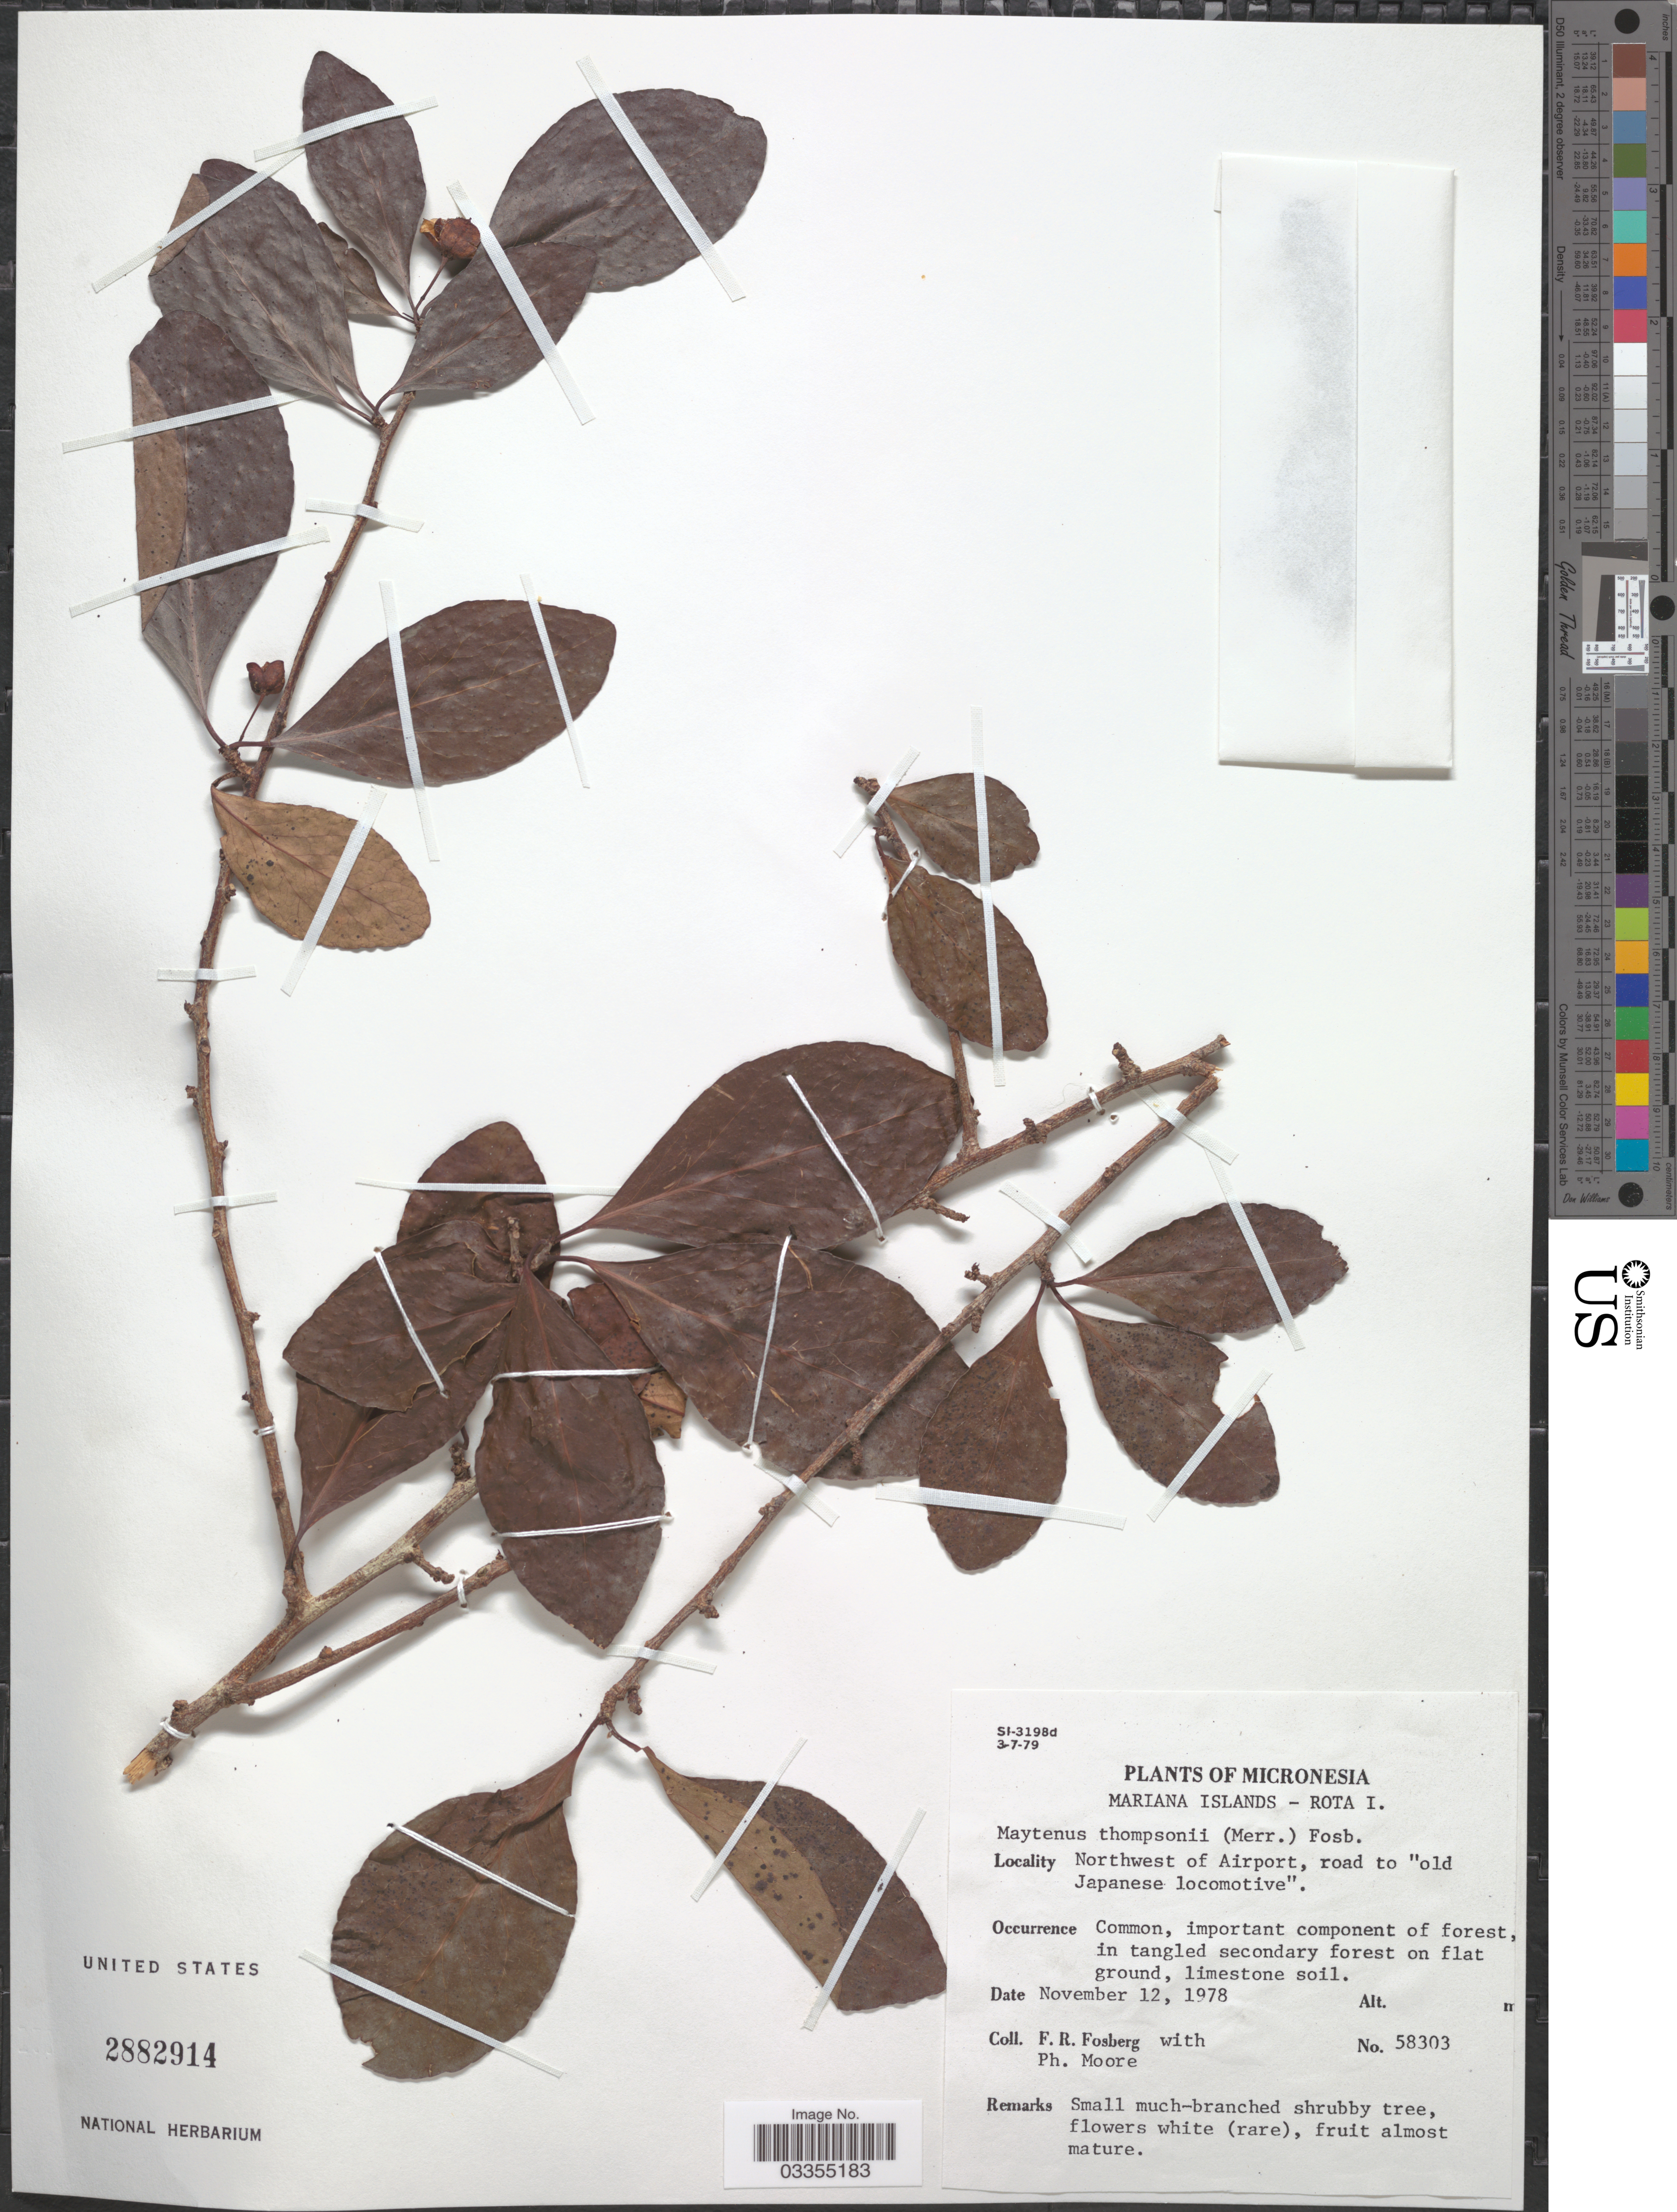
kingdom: Plantae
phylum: Tracheophyta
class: Magnoliopsida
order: Celastrales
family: Celastraceae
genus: Gymnosporia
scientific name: Gymnosporia thompsonii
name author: Merr.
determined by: Wagner, W. L., (BOT), Smithsonian Institution - National Museum of Natural History (UNITED STATES)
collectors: F. R. Fosberg & P. Moore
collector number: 58303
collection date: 1978-11-12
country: Northern Mariana Islands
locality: Micronesia. Mariana Islands - Rota I. Northwest of Airport, road to "old Japanese locomotive".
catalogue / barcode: US 2882914